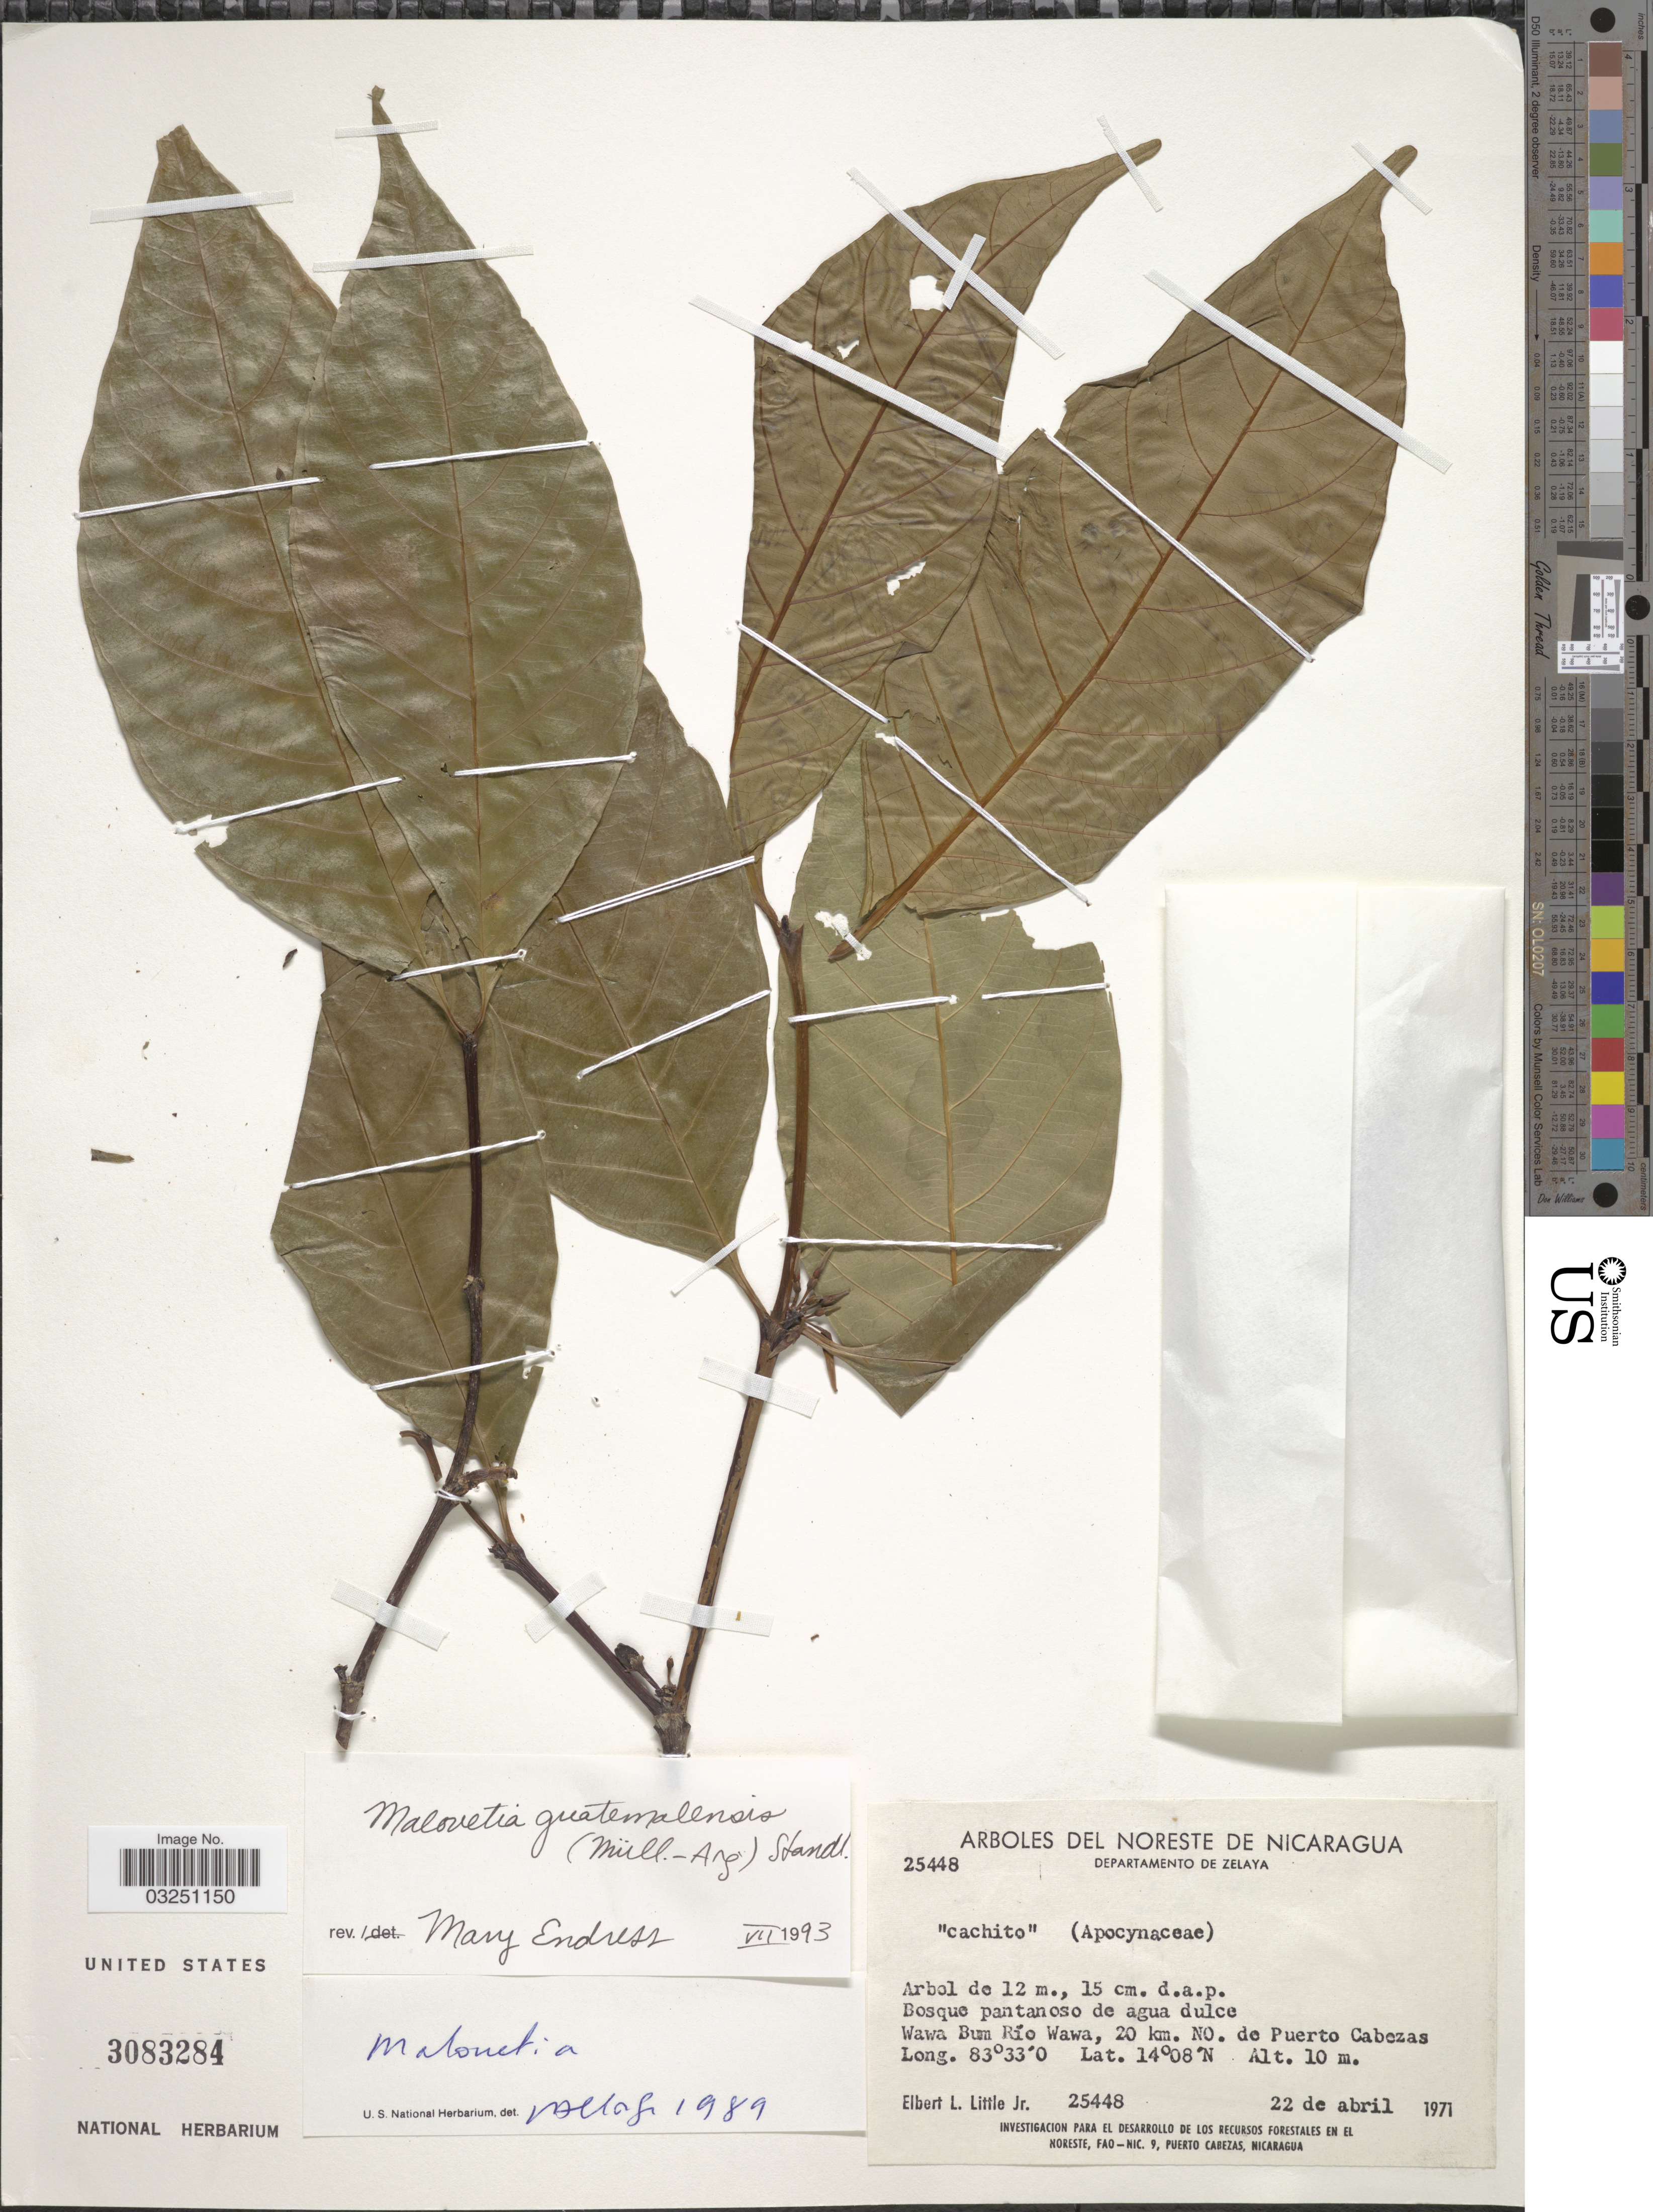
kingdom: Plantae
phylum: Tracheophyta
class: Magnoliopsida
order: Gentianales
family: Apocynaceae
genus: Malouetia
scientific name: Malouetia guatemalensis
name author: (Müll. Arg.) Standl.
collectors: E. L. Little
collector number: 25448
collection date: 1971-04-22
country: Nicaragua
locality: Arboles del Noreste de Nicaragua, Departamento de Zelaya, Wawa Bum Río Wawa, 20 km. NO. de Puerto Cabezas.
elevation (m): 10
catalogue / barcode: US 3083284